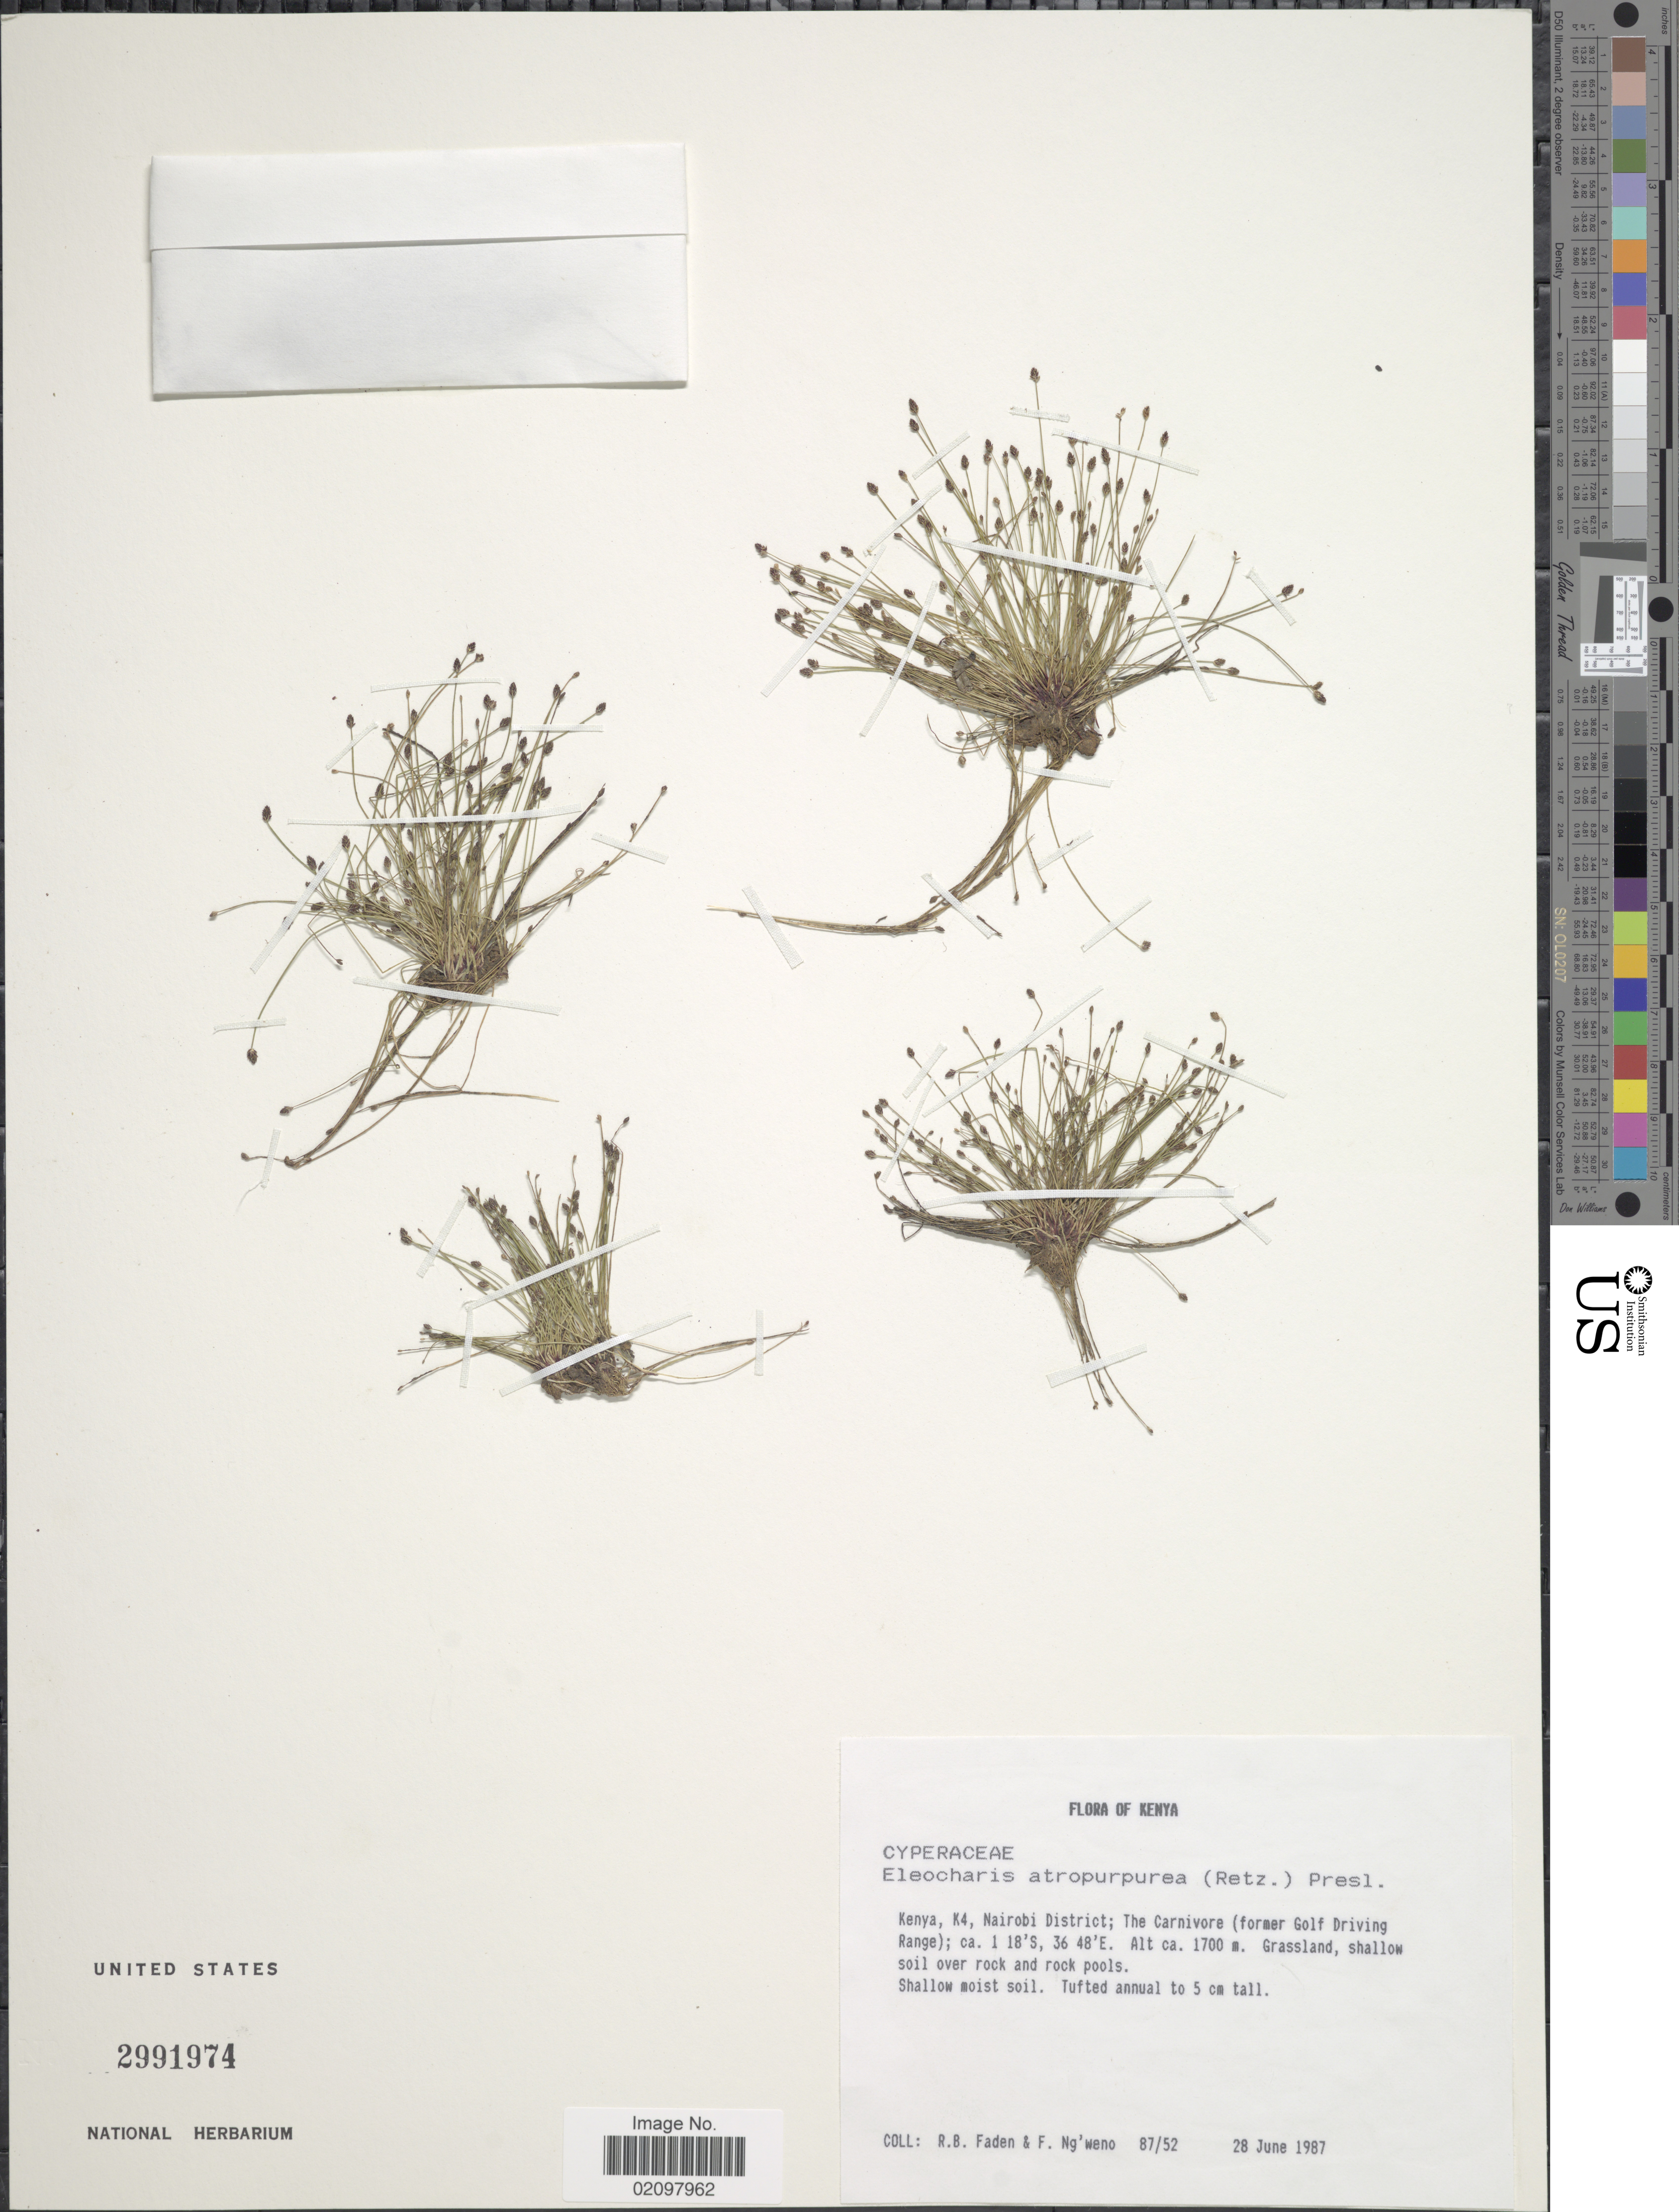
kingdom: Plantae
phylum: Tracheophyta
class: Liliopsida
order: Poales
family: Cyperaceae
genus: Eleocharis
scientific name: Eleocharis atropurpurea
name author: (Retz.) J. Presl & C. Presl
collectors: R. B. Faden & F. Ng'weno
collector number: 87/52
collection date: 1987-06-28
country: Kenya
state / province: Nairobi Area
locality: K4, Nairobi District; The Carnivore (former Golf Driving Range). Grassland, shallow soil over rock and rock pools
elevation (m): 1700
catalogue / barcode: US 2991974